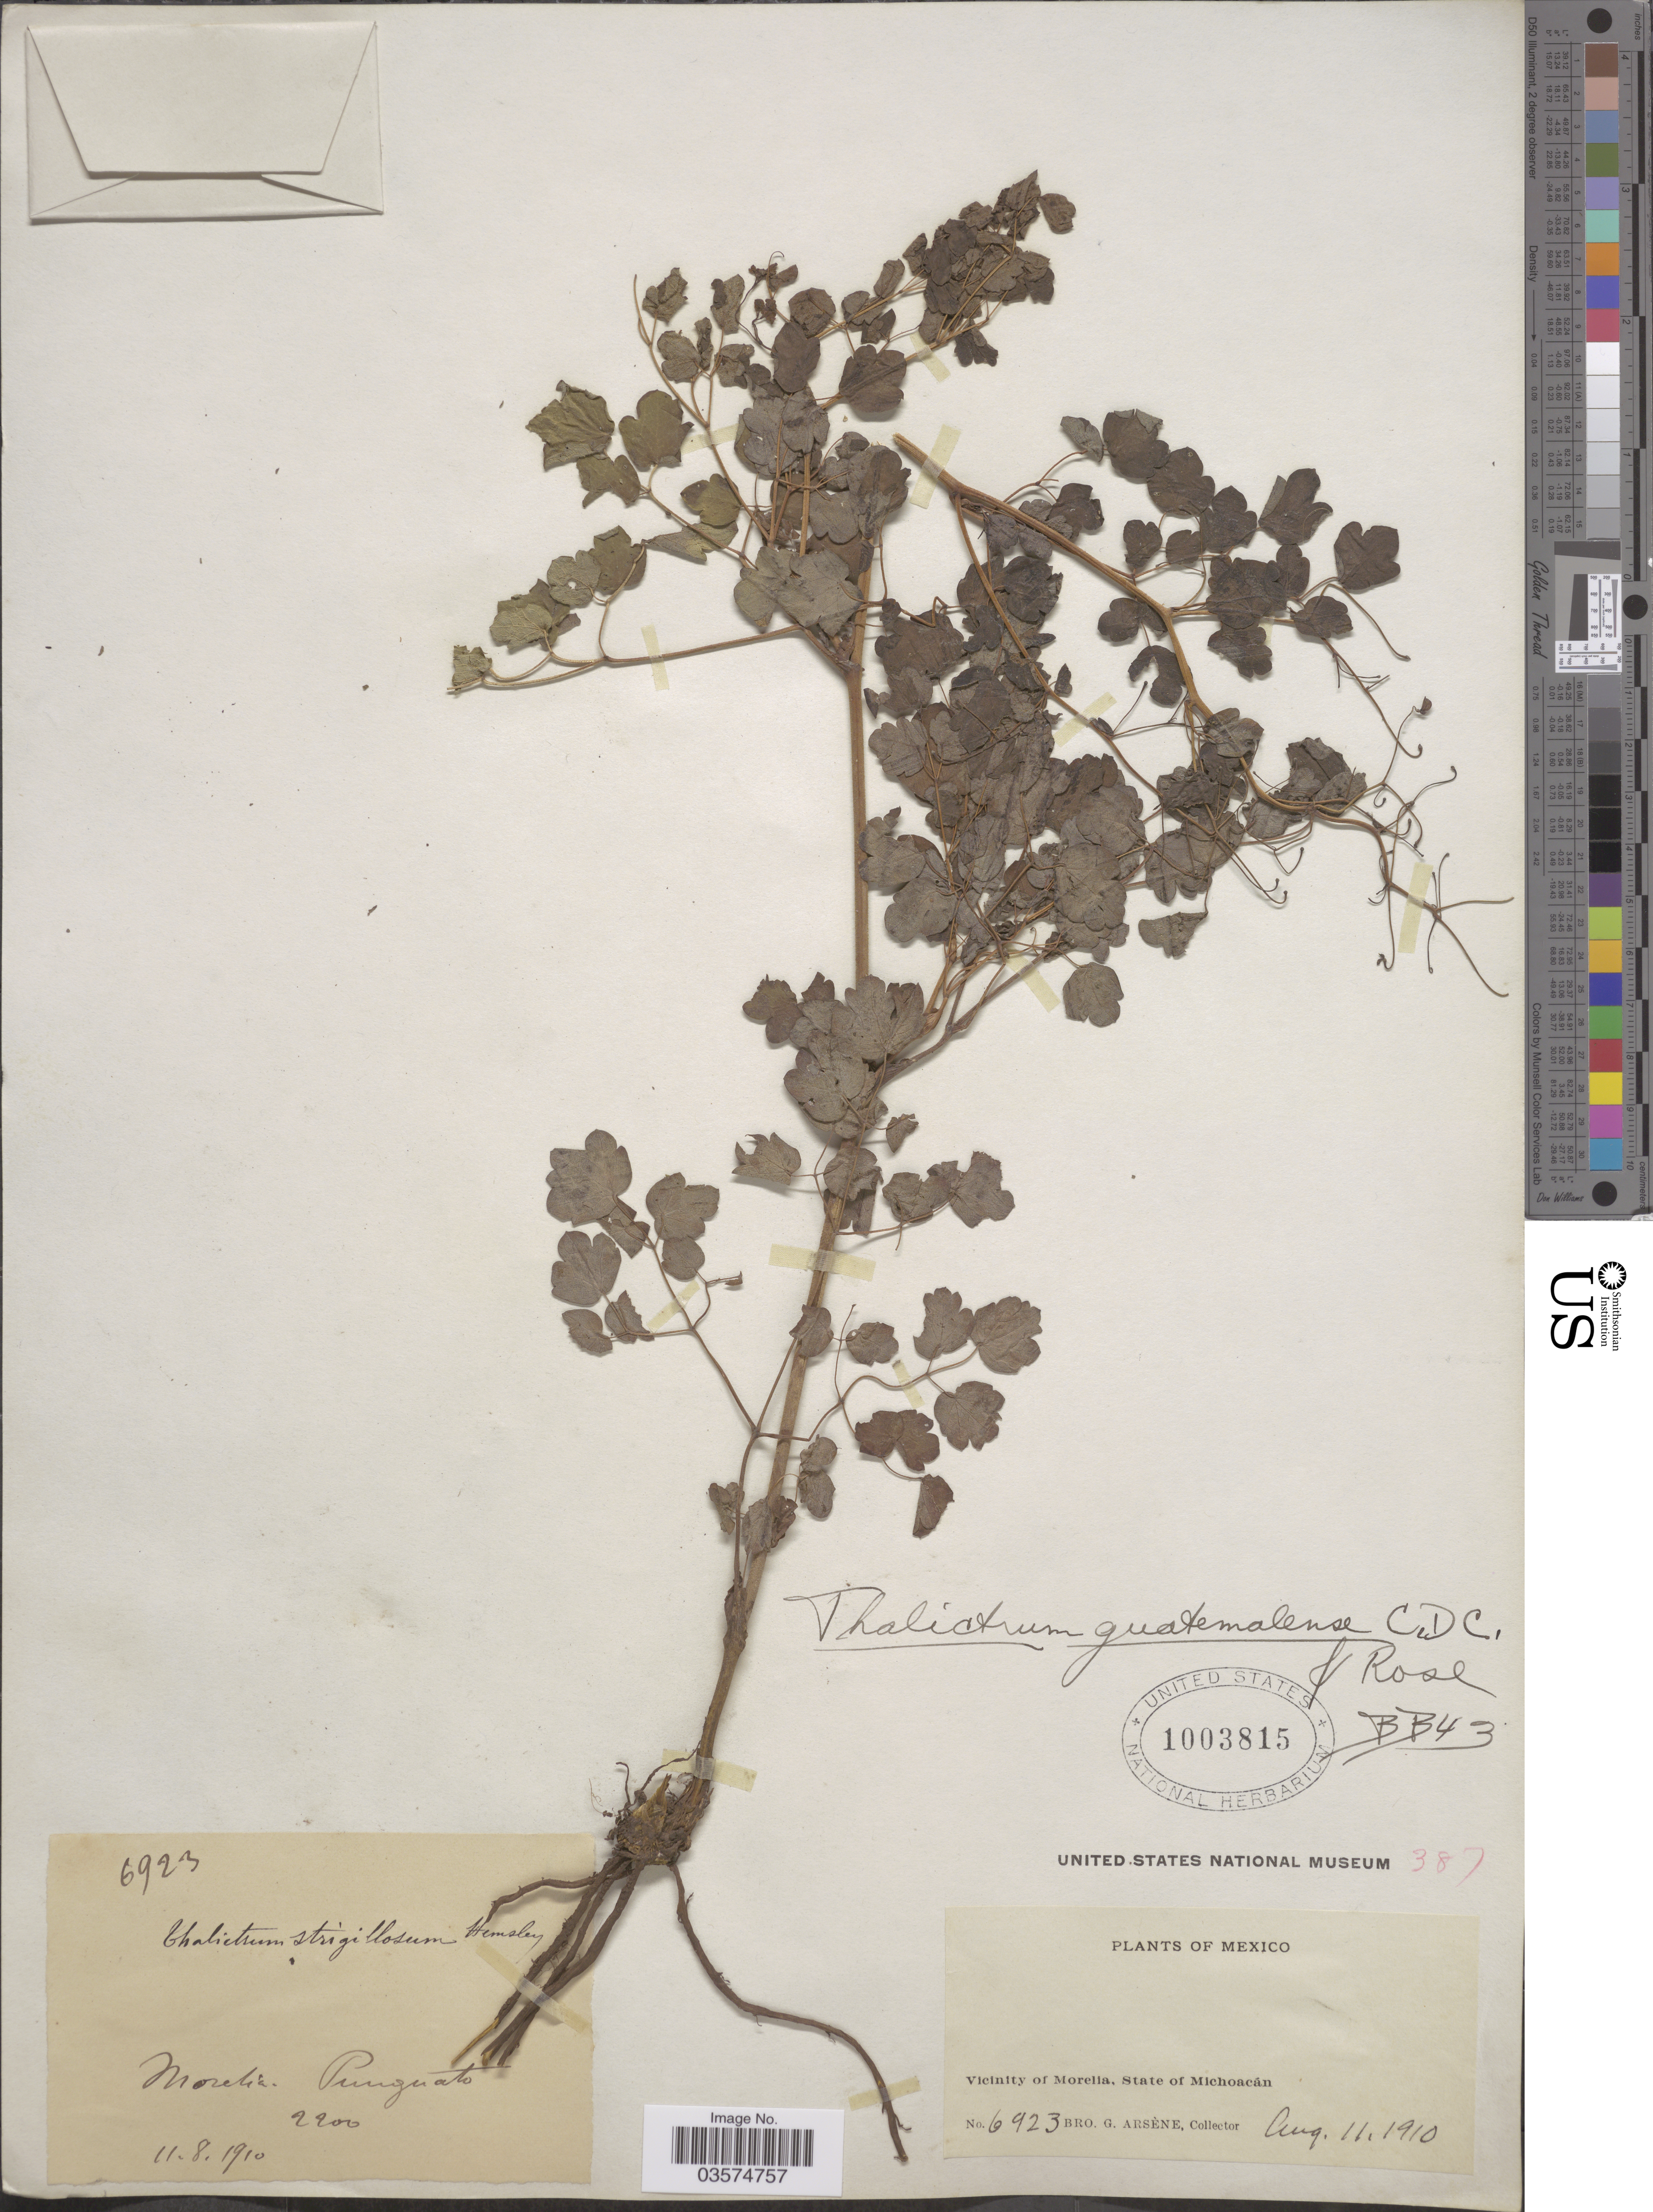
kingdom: Plantae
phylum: Tracheophyta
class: Magnoliopsida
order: Ranunculales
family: Ranunculaceae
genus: Thalictrum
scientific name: Thalictrum guatemalense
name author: C. DC. & Rose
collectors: Bro. G. Arsène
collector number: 6923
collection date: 1910-08-11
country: Mexico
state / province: Michoacán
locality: Vicinity of Morelía. Punguato.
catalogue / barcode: US 1003815